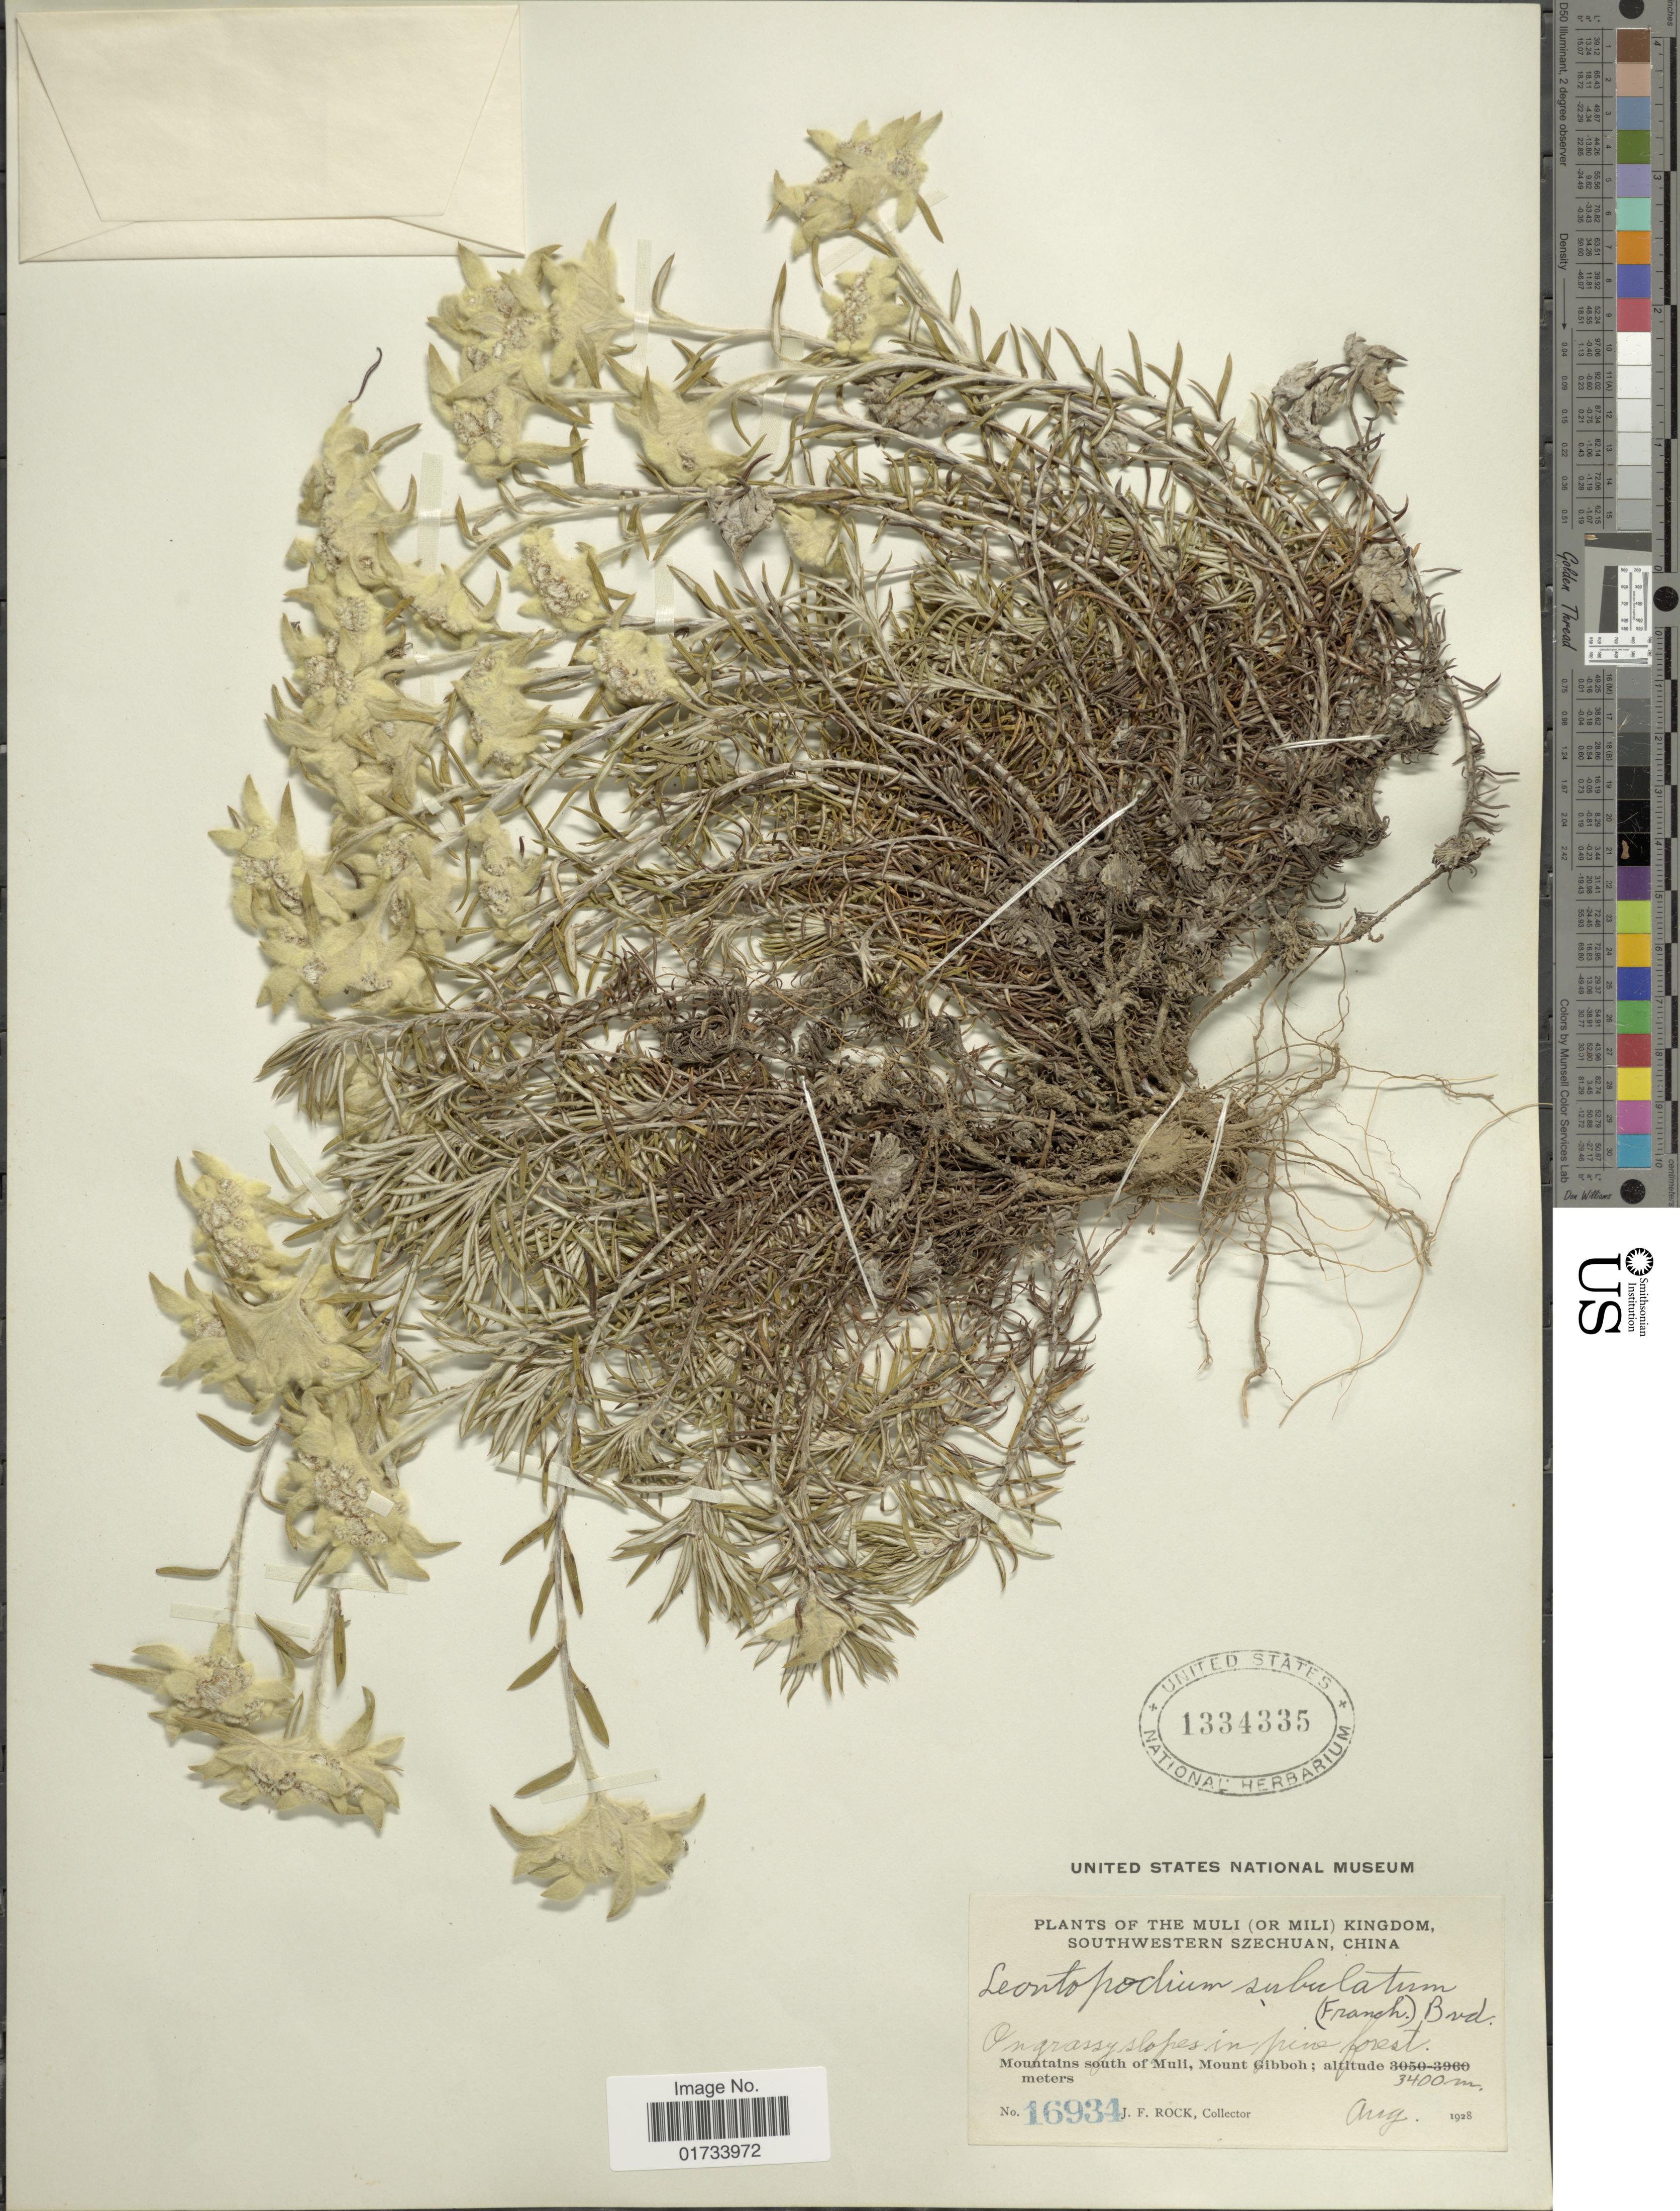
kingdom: Plantae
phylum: Tracheophyta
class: Magnoliopsida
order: Asterales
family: Asteraceae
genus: Leontopodium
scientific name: Leontopodium subulatum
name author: (Franch.) Beauverd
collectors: J. Rock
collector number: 16934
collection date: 1928-08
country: China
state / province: Sichuan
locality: Muli (or Mili) Kingdom, Southwestern Szechuan, on grassy slopes in pine forest, mountains south of Muli, Mount Gibboh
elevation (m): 3400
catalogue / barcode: US 1334335